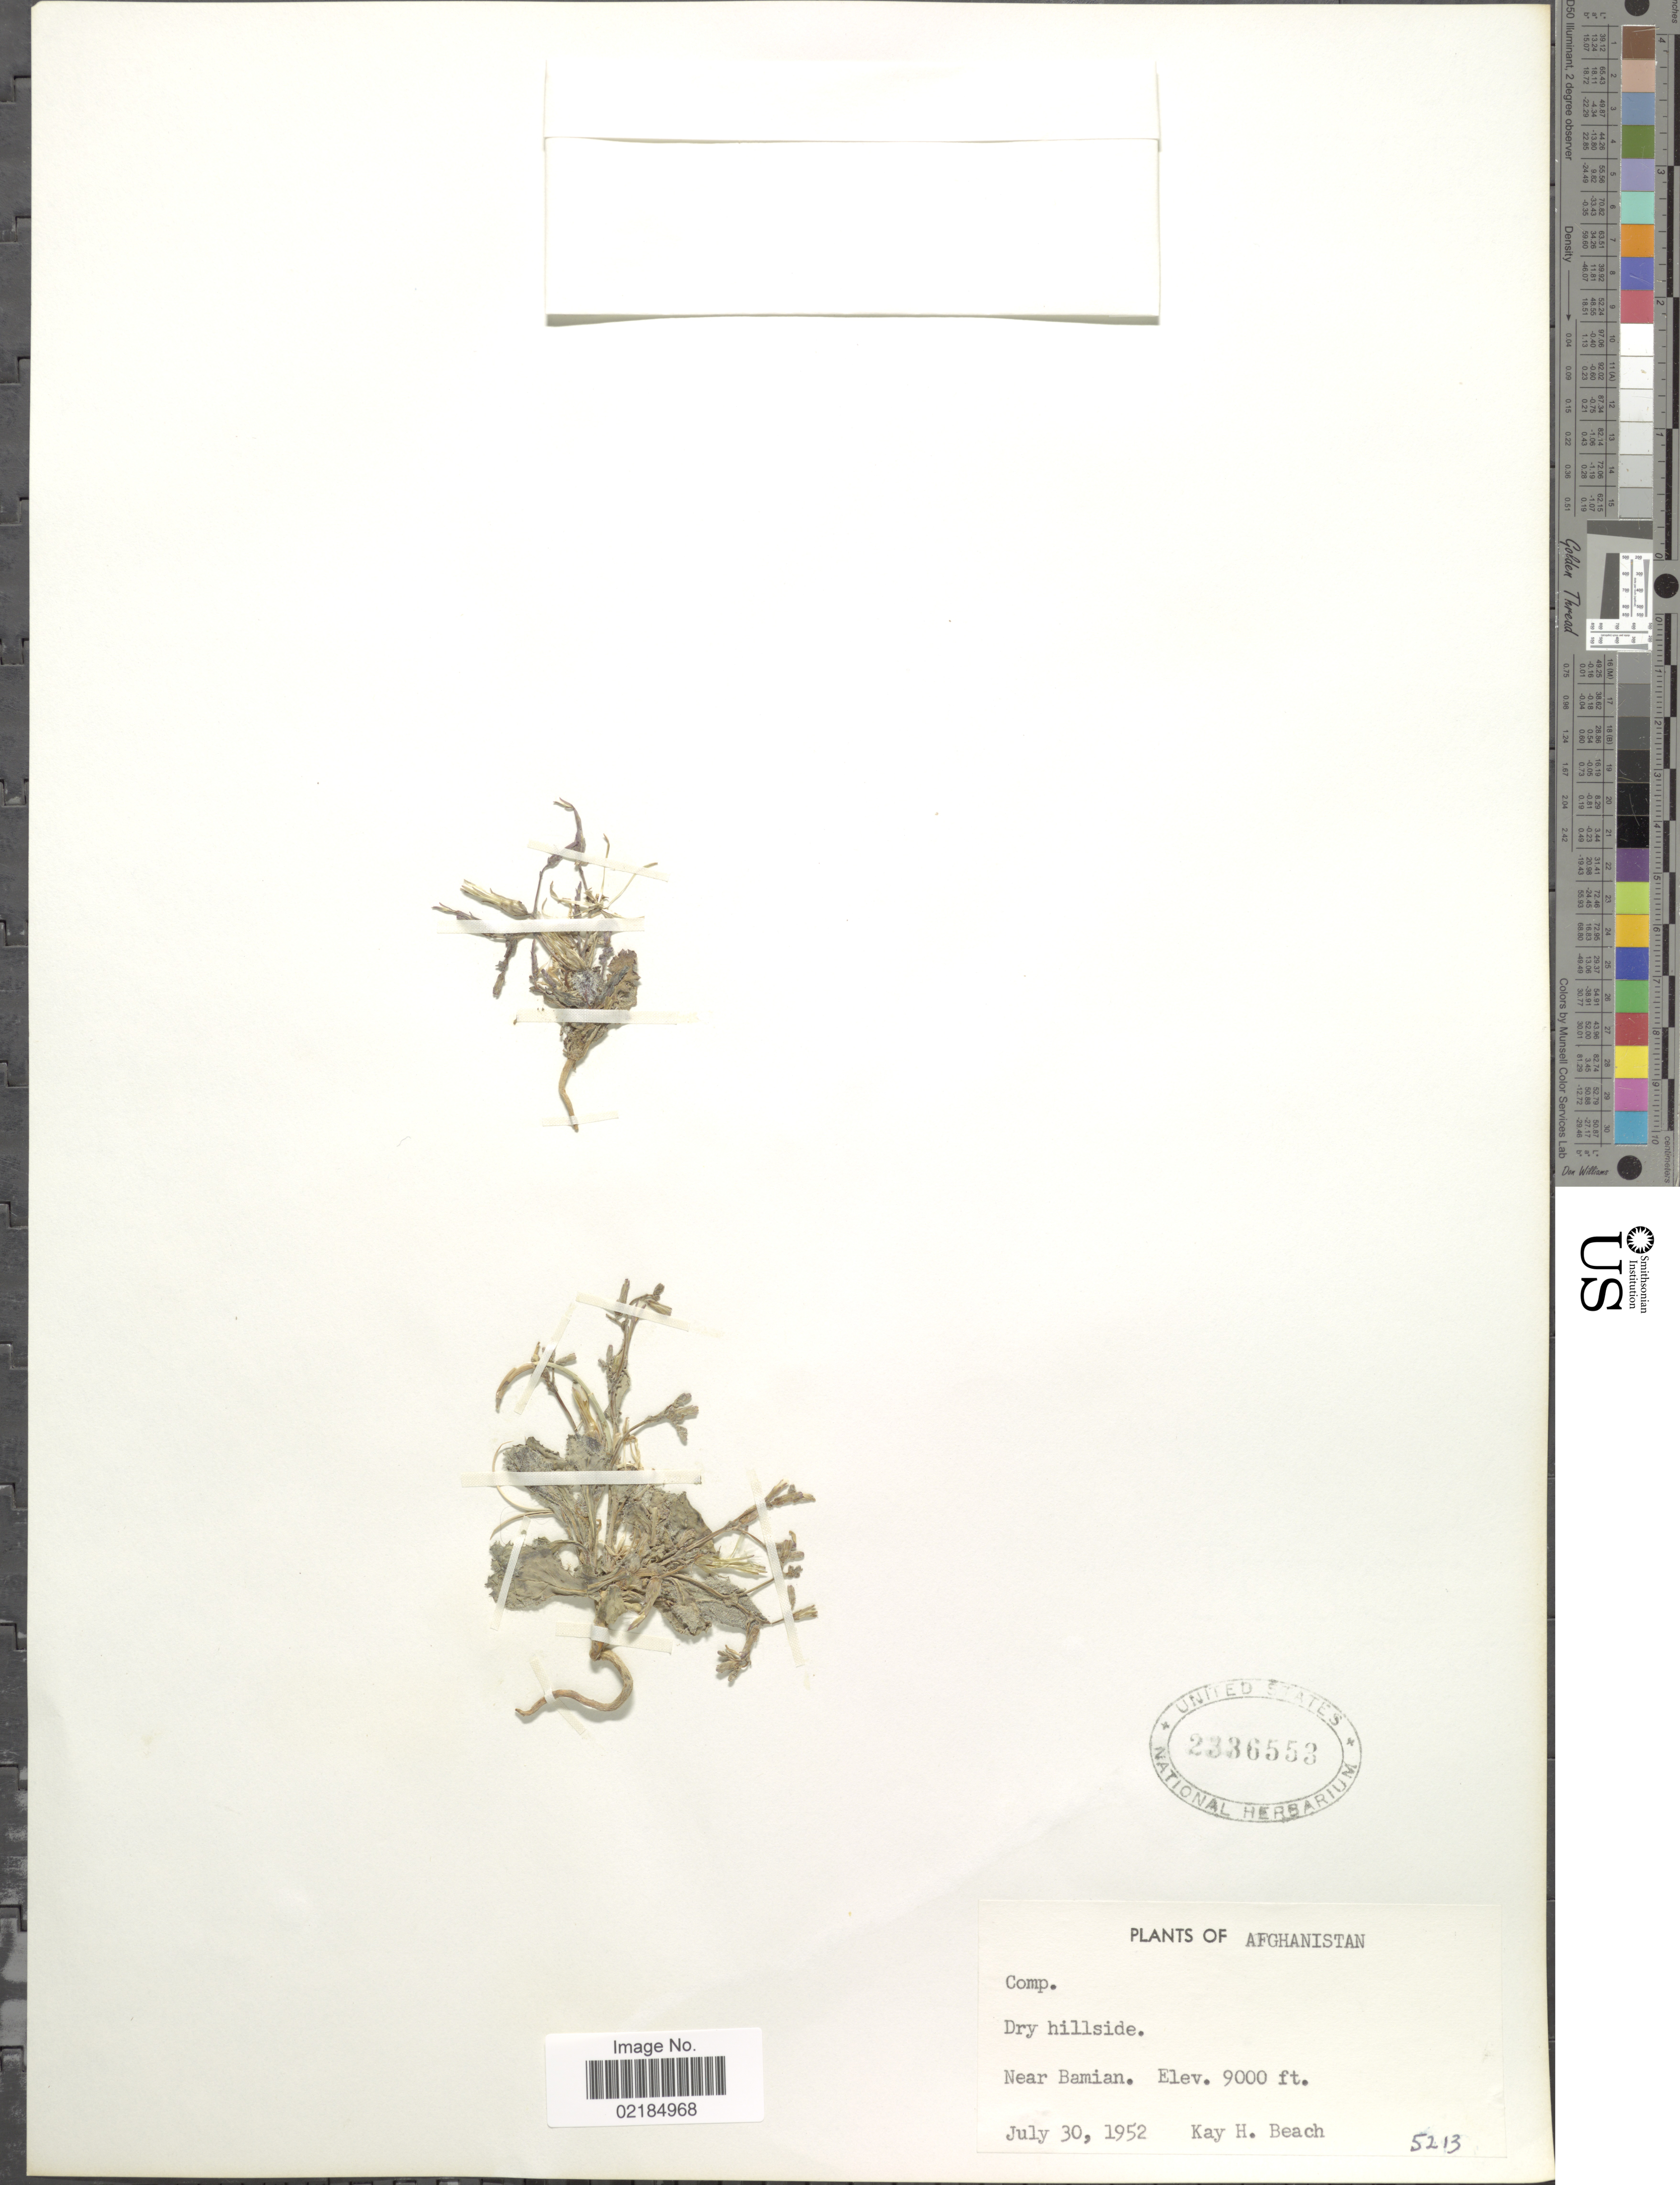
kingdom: Plantae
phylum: Tracheophyta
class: Magnoliopsida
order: Asterales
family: Asteraceae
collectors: K. H. Beach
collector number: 5213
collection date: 1952-07-30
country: Afghanistan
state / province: Bamian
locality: Dry hillside. Near Bamian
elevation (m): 2743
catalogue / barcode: US 2336553